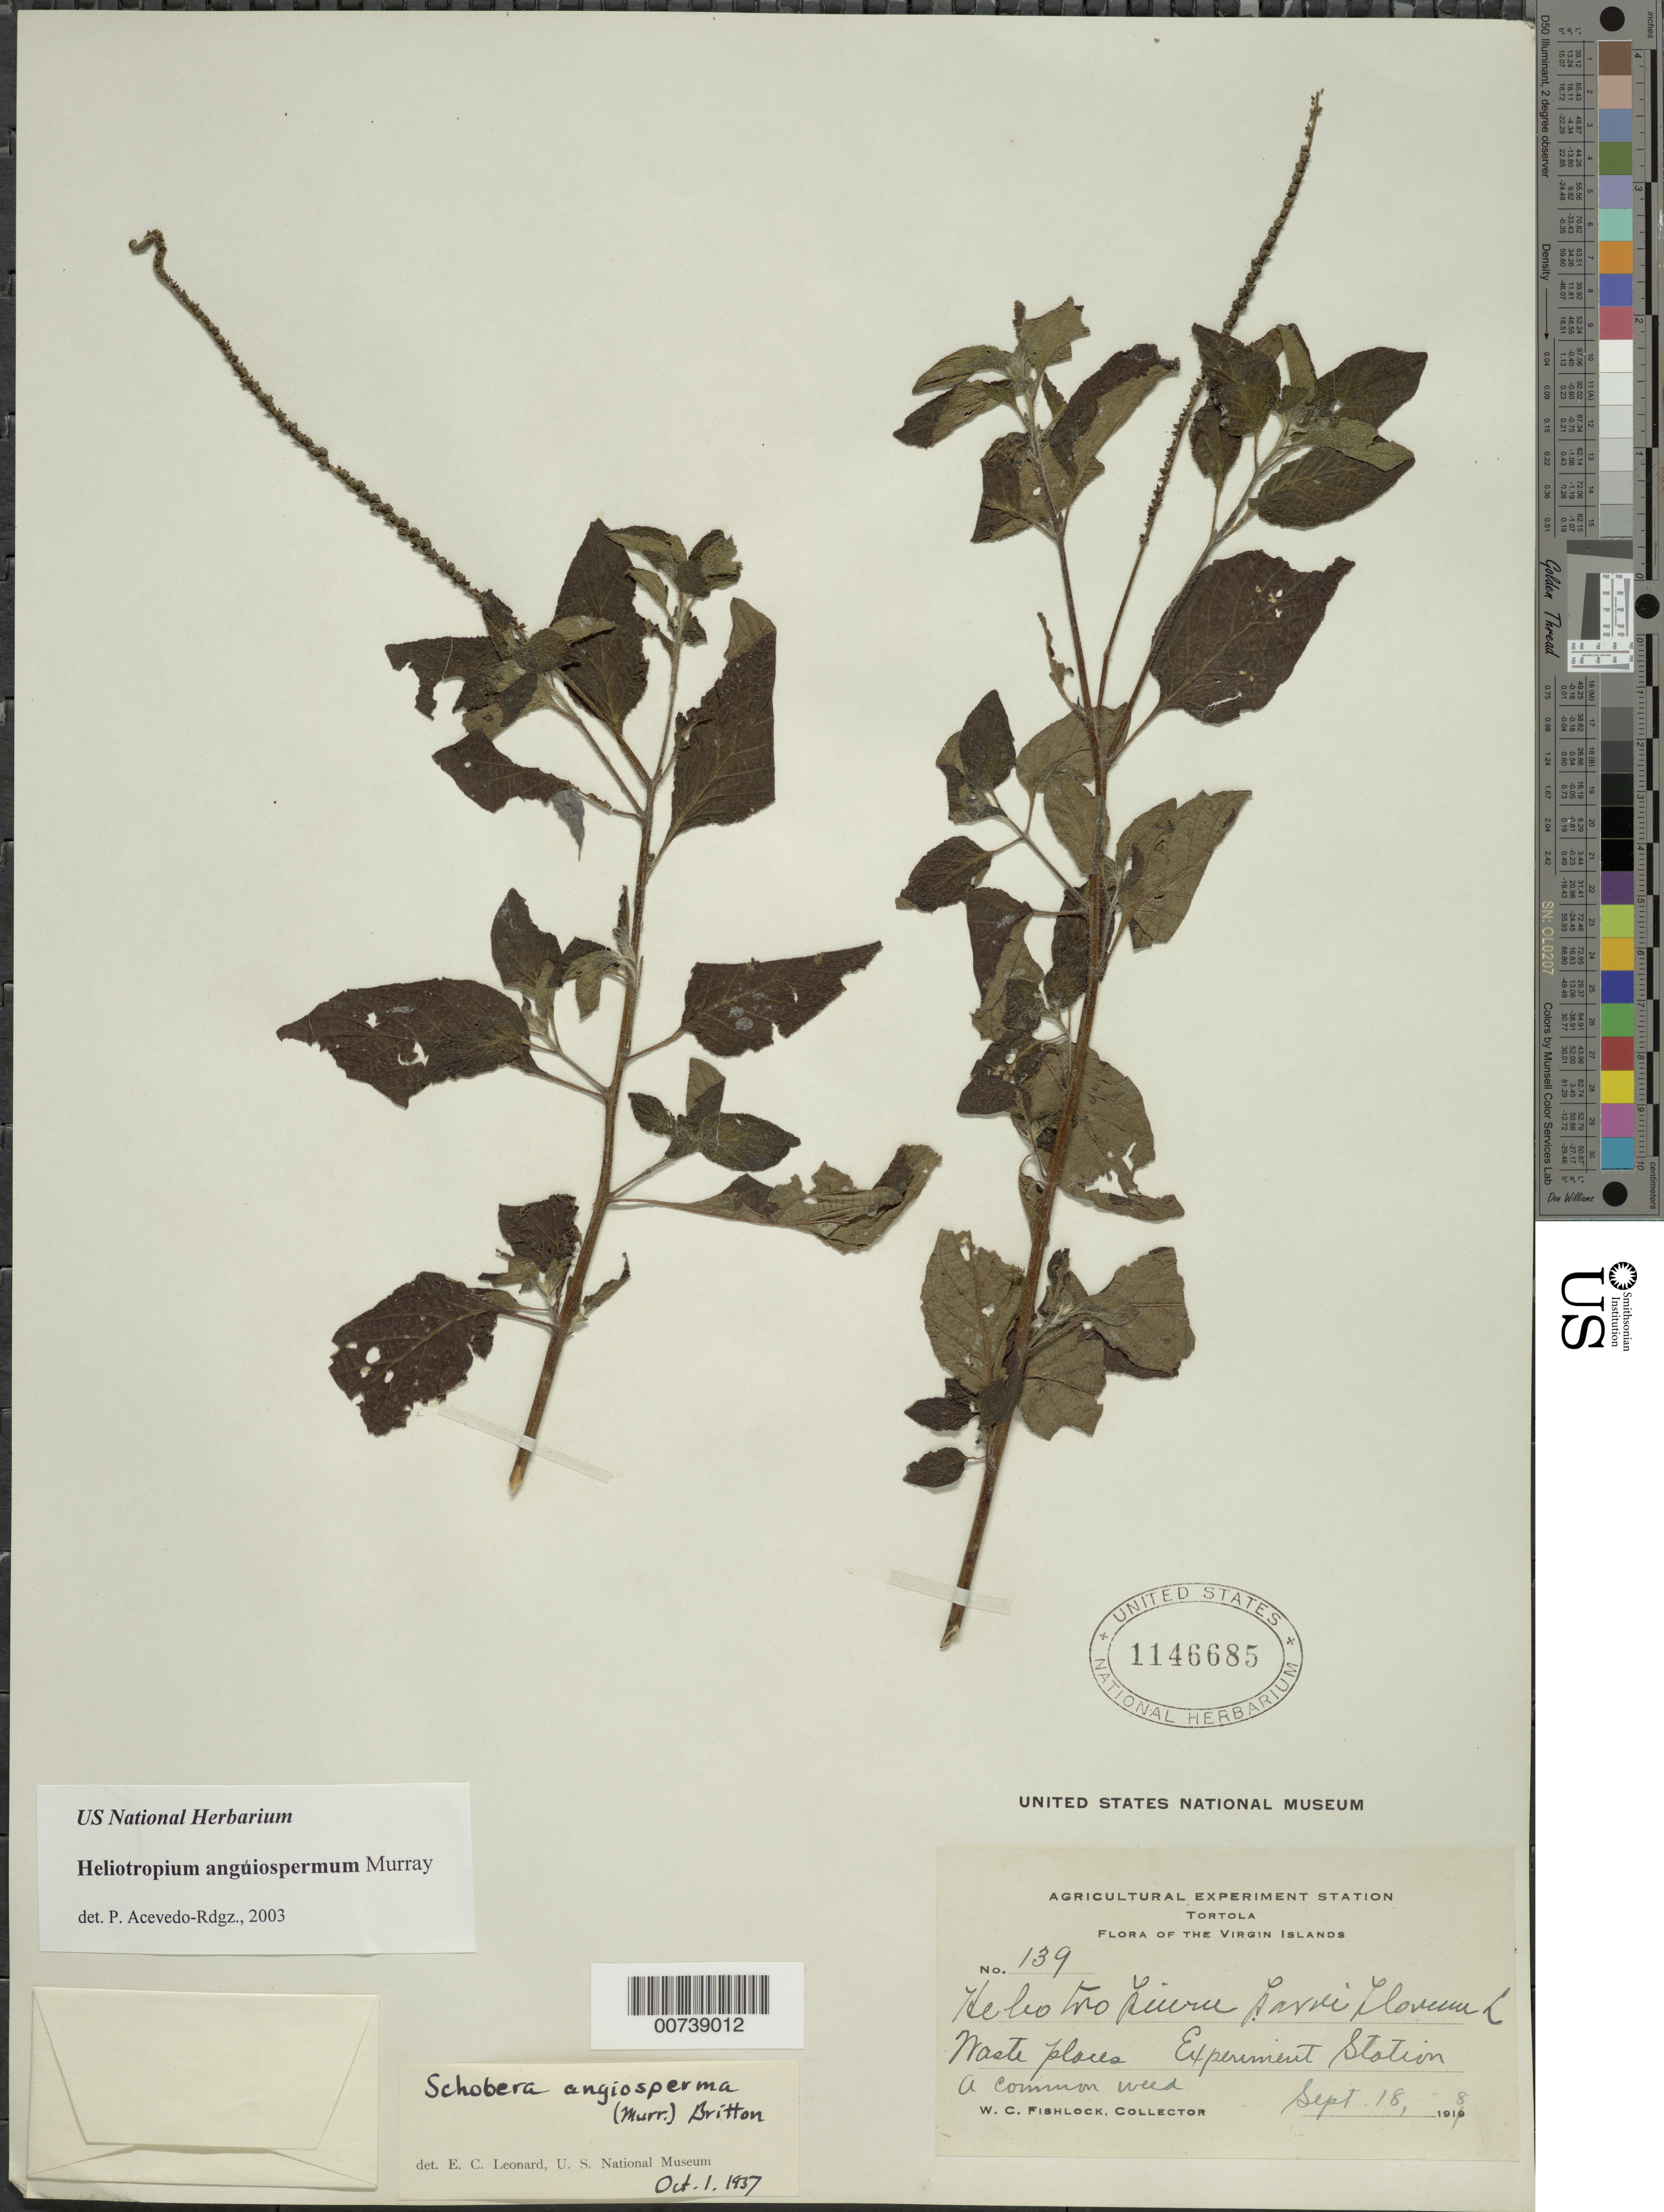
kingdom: Plantae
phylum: Tracheophyta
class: Magnoliopsida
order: Boraginales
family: Heliotropiaceae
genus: Heliotropium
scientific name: Heliotropium angiospermum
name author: Murray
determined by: Acevedo-Rodríguez, P., (BOT), Smithsonian Institution - National Museum of Natural History (UNITED STATES)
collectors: W. Fishlock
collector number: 139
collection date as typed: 18 Sep 1918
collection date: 1918-09-18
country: British Virgin Islands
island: Tortola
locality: Experiment Station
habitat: Waste places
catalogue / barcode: US 1146685